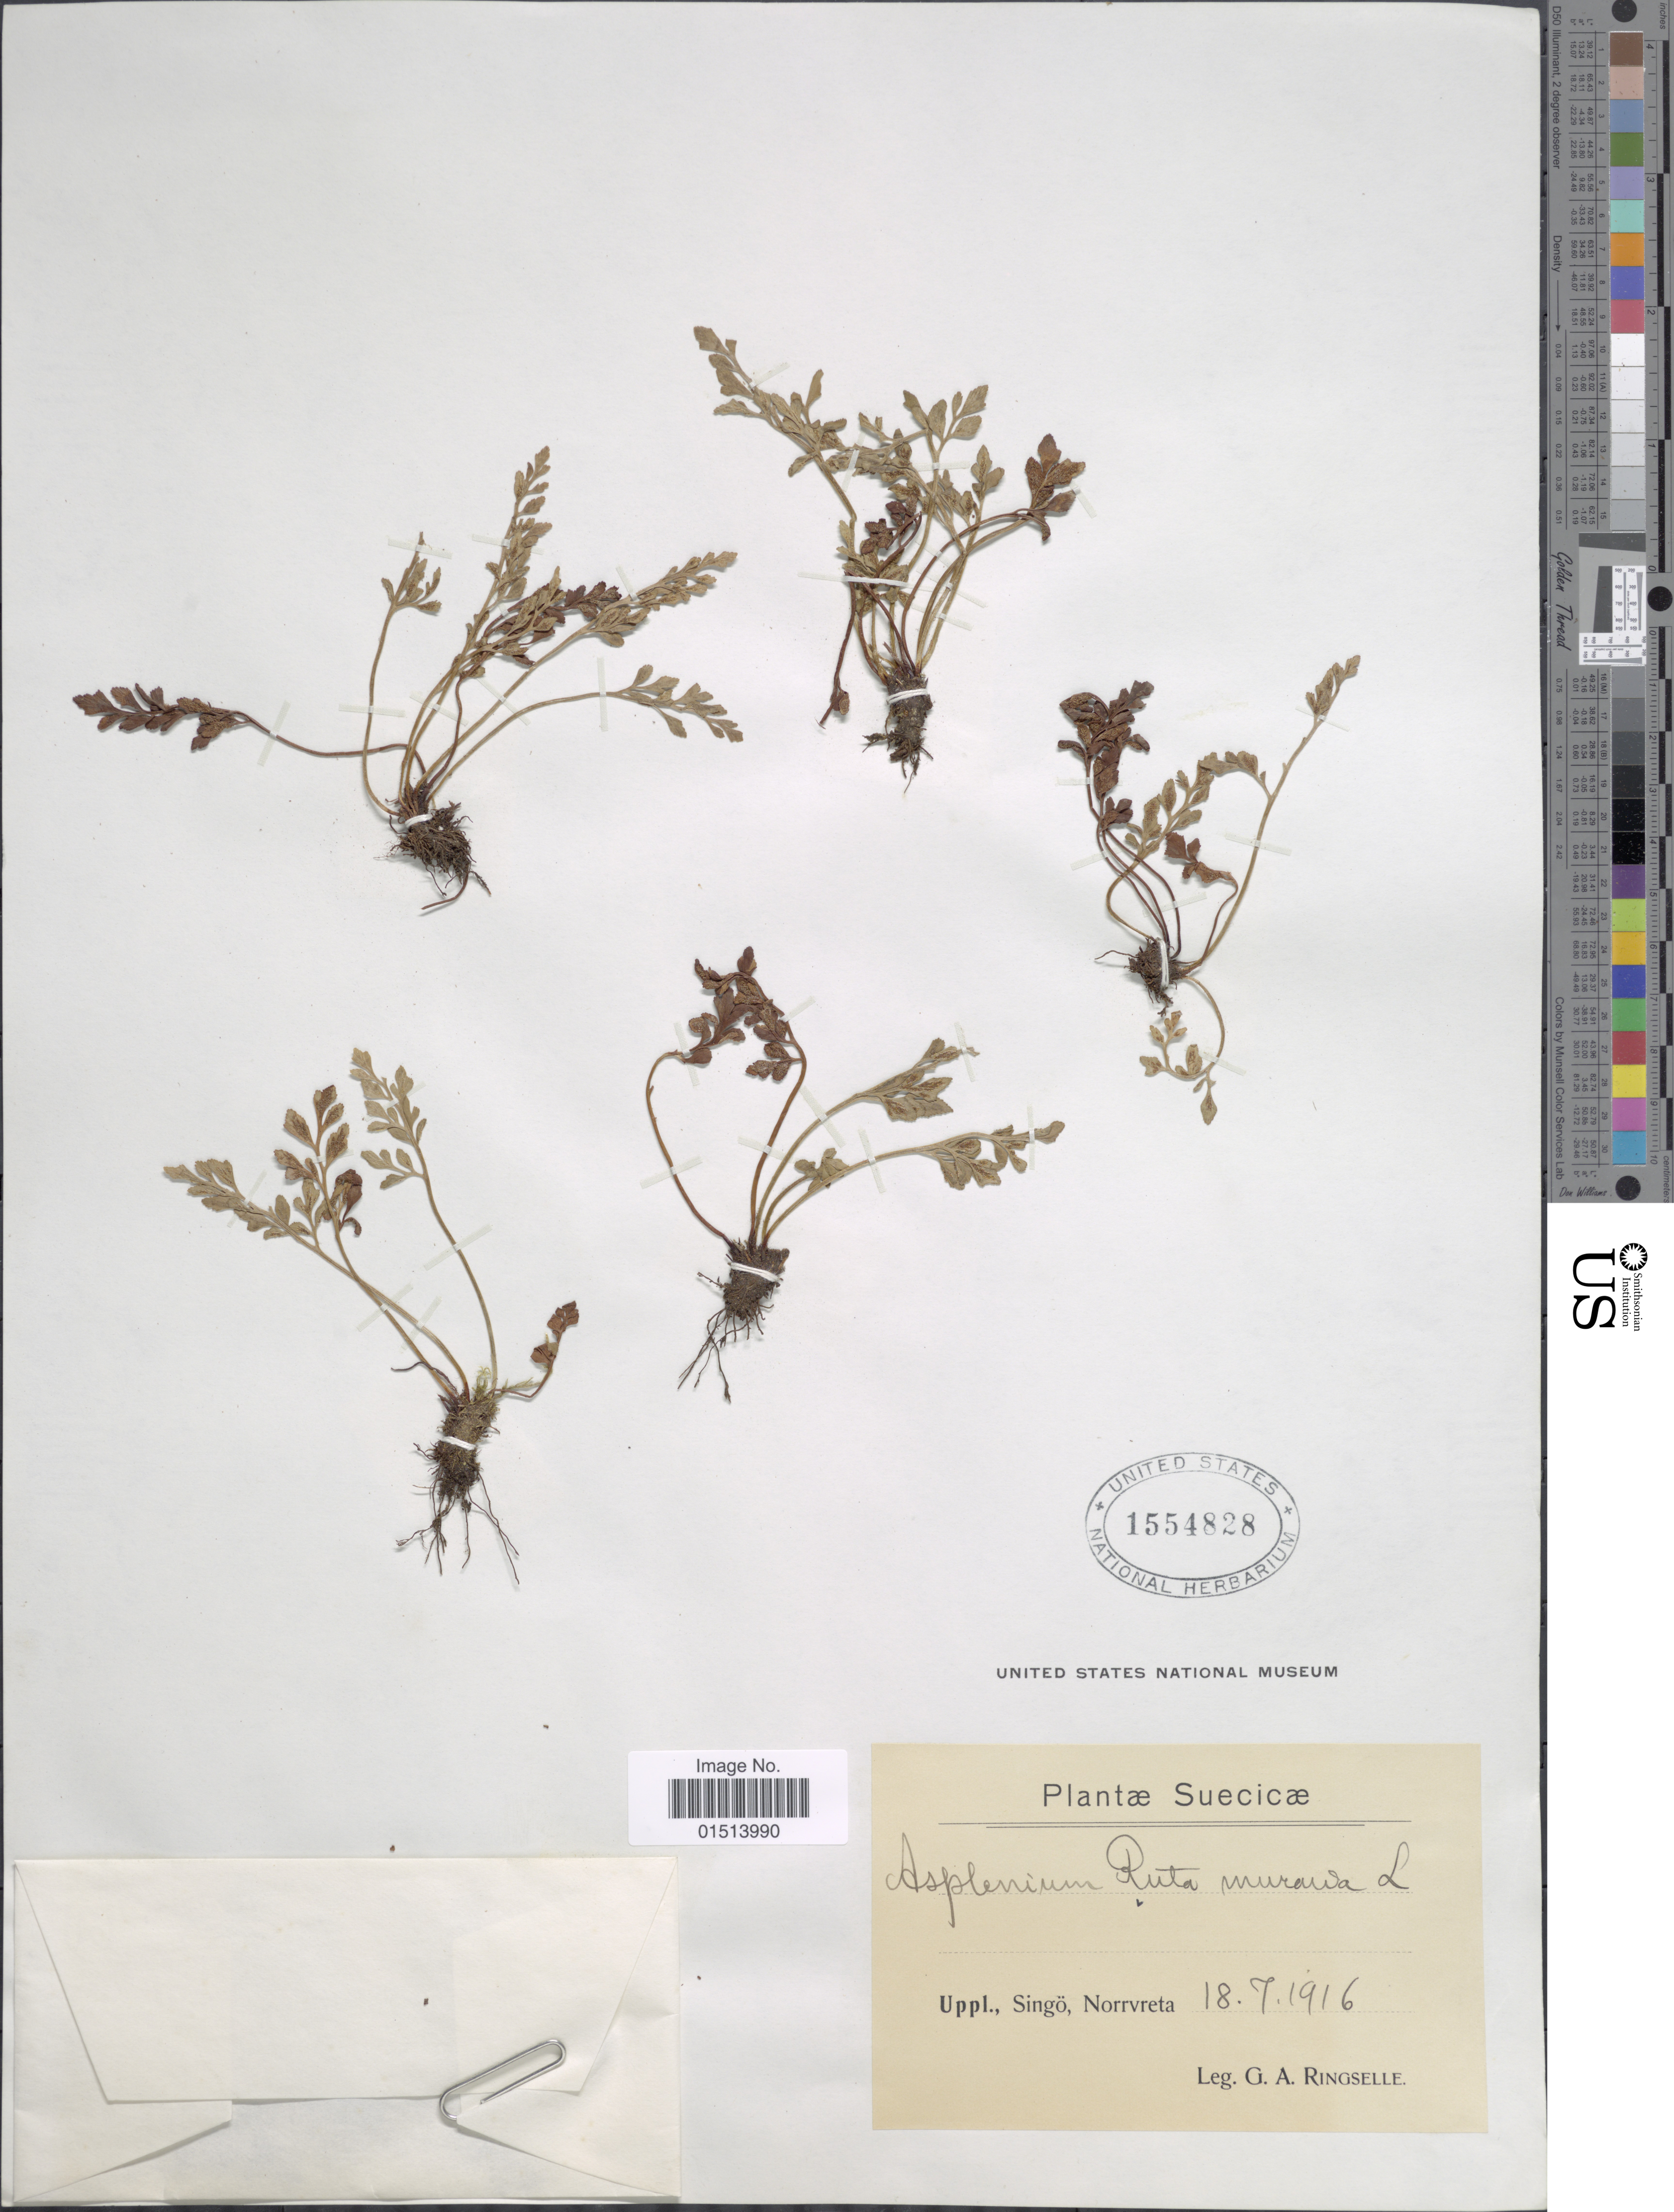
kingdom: Plantae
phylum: Tracheophyta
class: Polypodiopsida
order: Polypodiales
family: Aspleniaceae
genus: Asplenium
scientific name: Asplenium ruta-muraria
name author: L.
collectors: G. Ringselle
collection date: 1916-07-18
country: Sweden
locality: Suecicae, Uppl., Singo, Norrvreta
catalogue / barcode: US 1554828